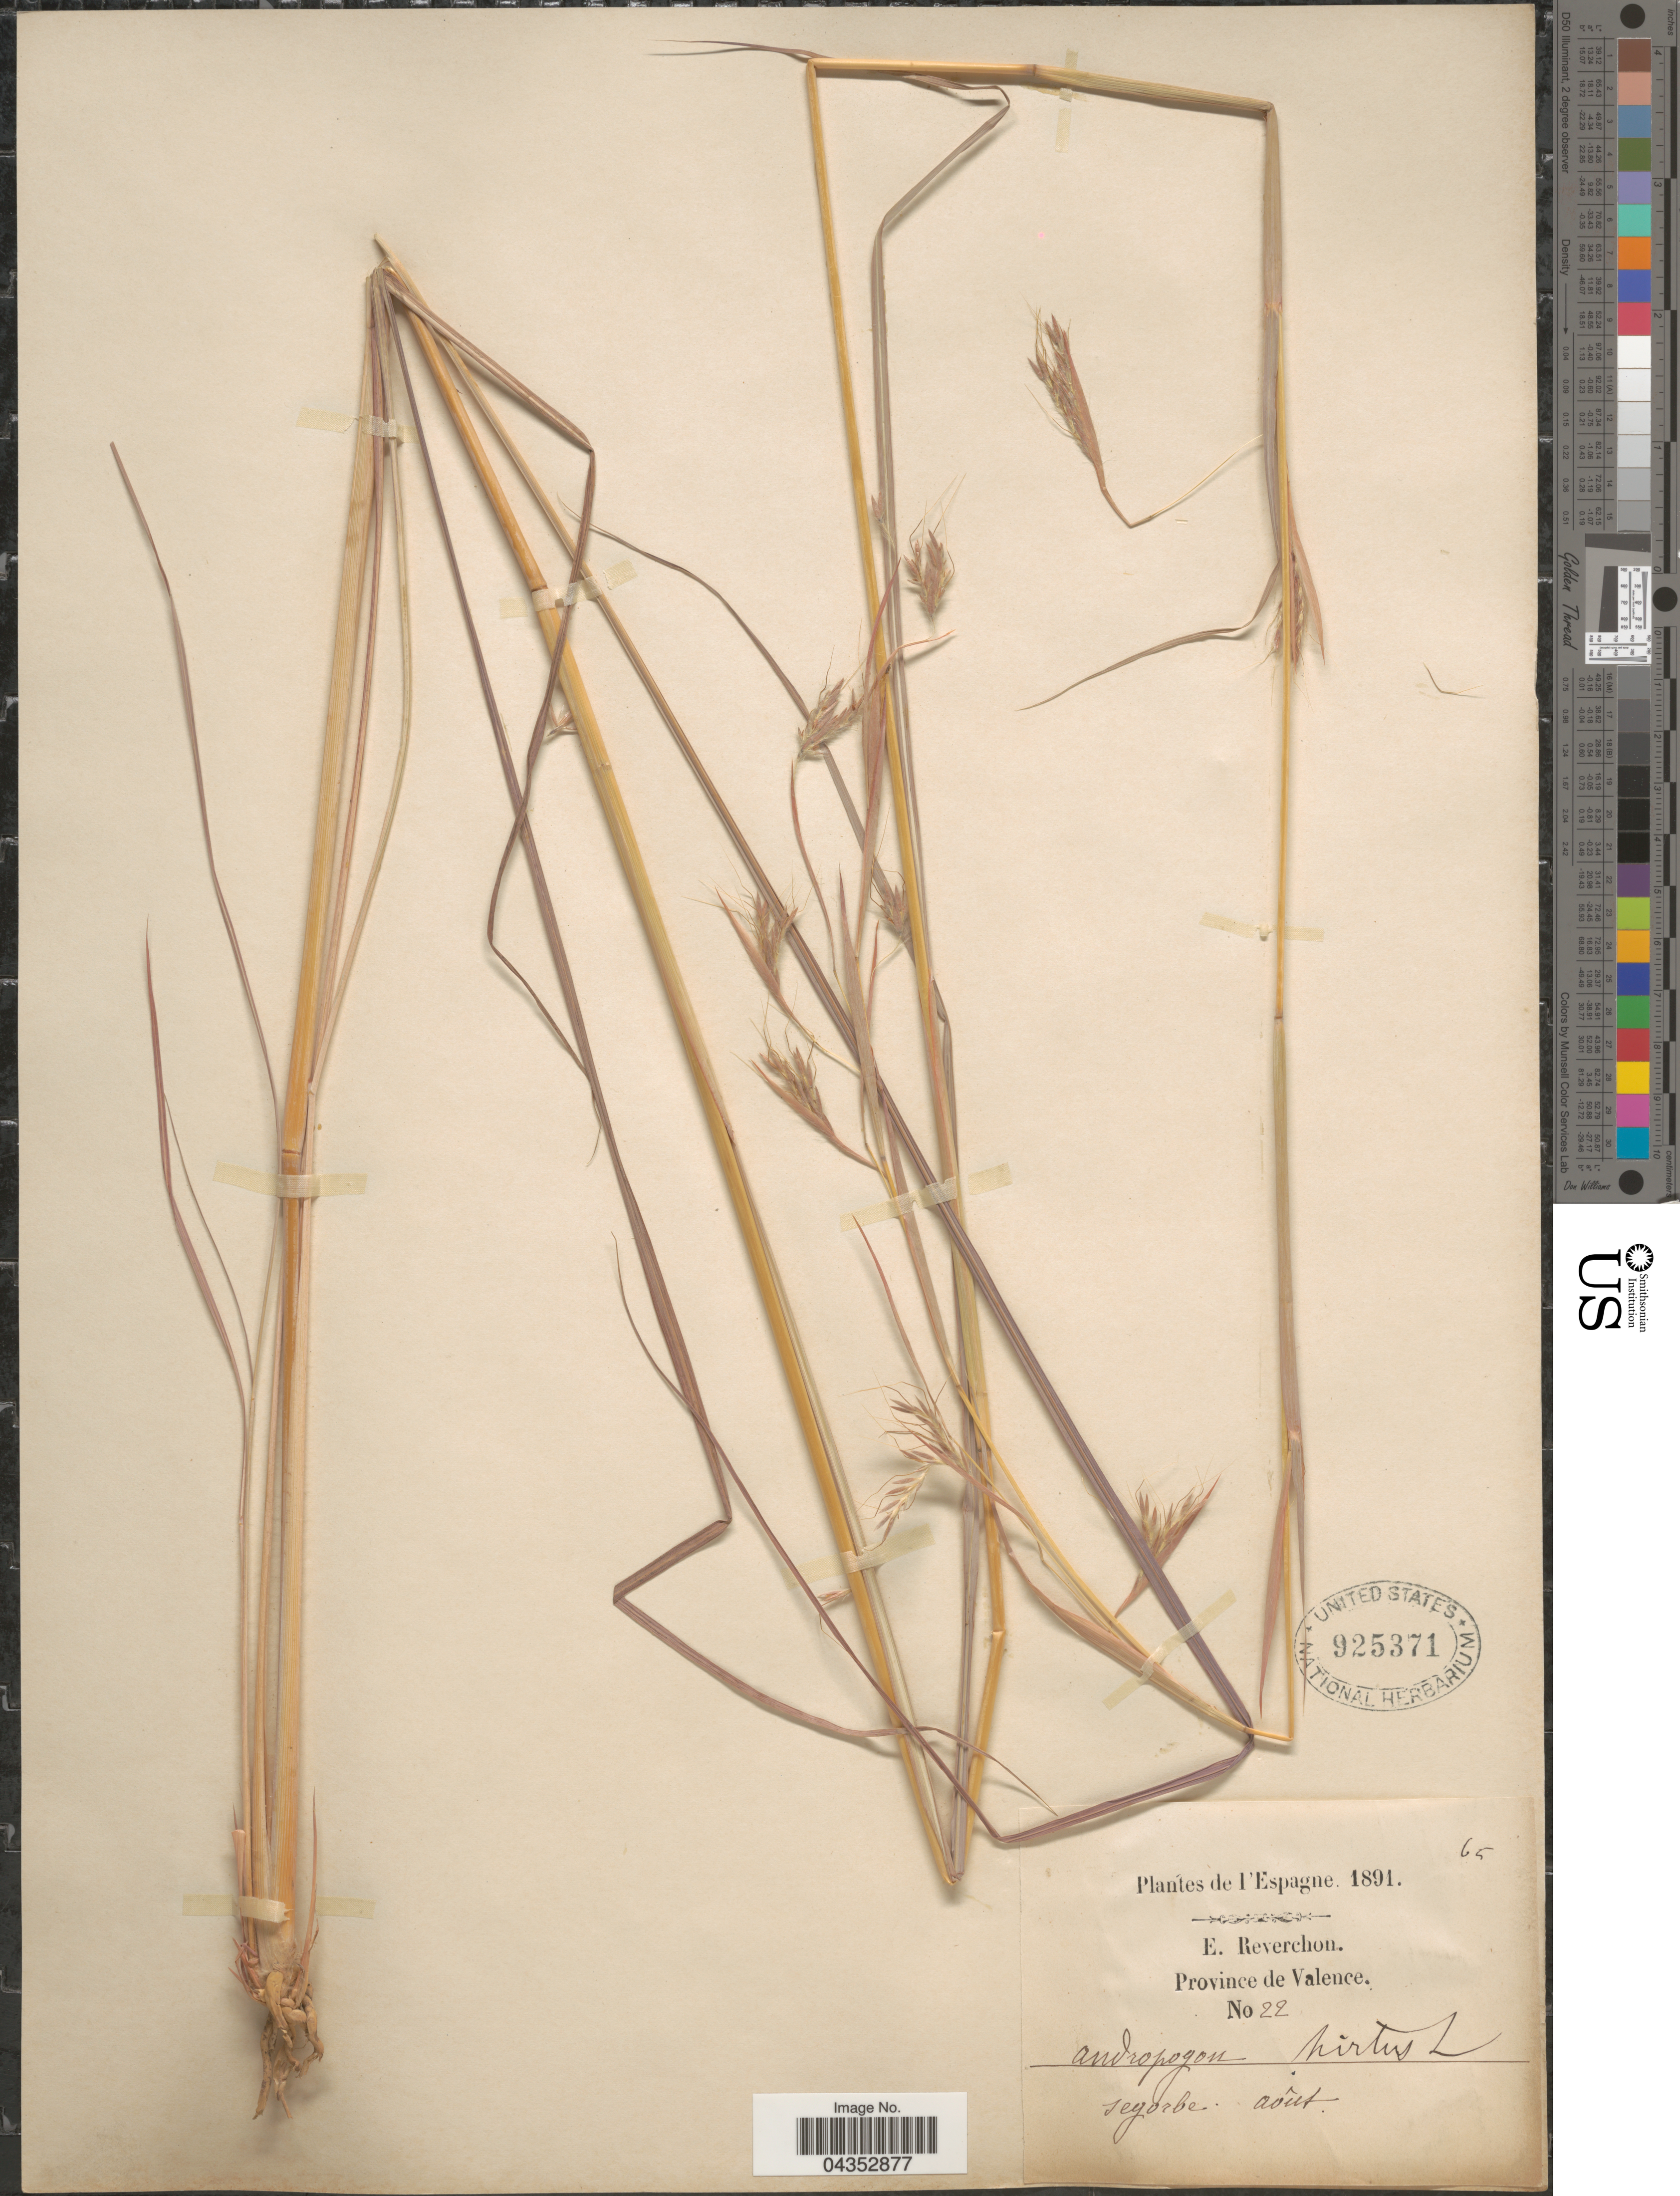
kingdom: Plantae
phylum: Tracheophyta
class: Liliopsida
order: Poales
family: Poaceae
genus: Hyparrhenia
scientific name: Hyparrhenia hirta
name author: (L.) Stapf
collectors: E. Reverchon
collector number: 22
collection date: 1891-08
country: Spain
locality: L'Espagne. Province de Valence.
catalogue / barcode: US 925371